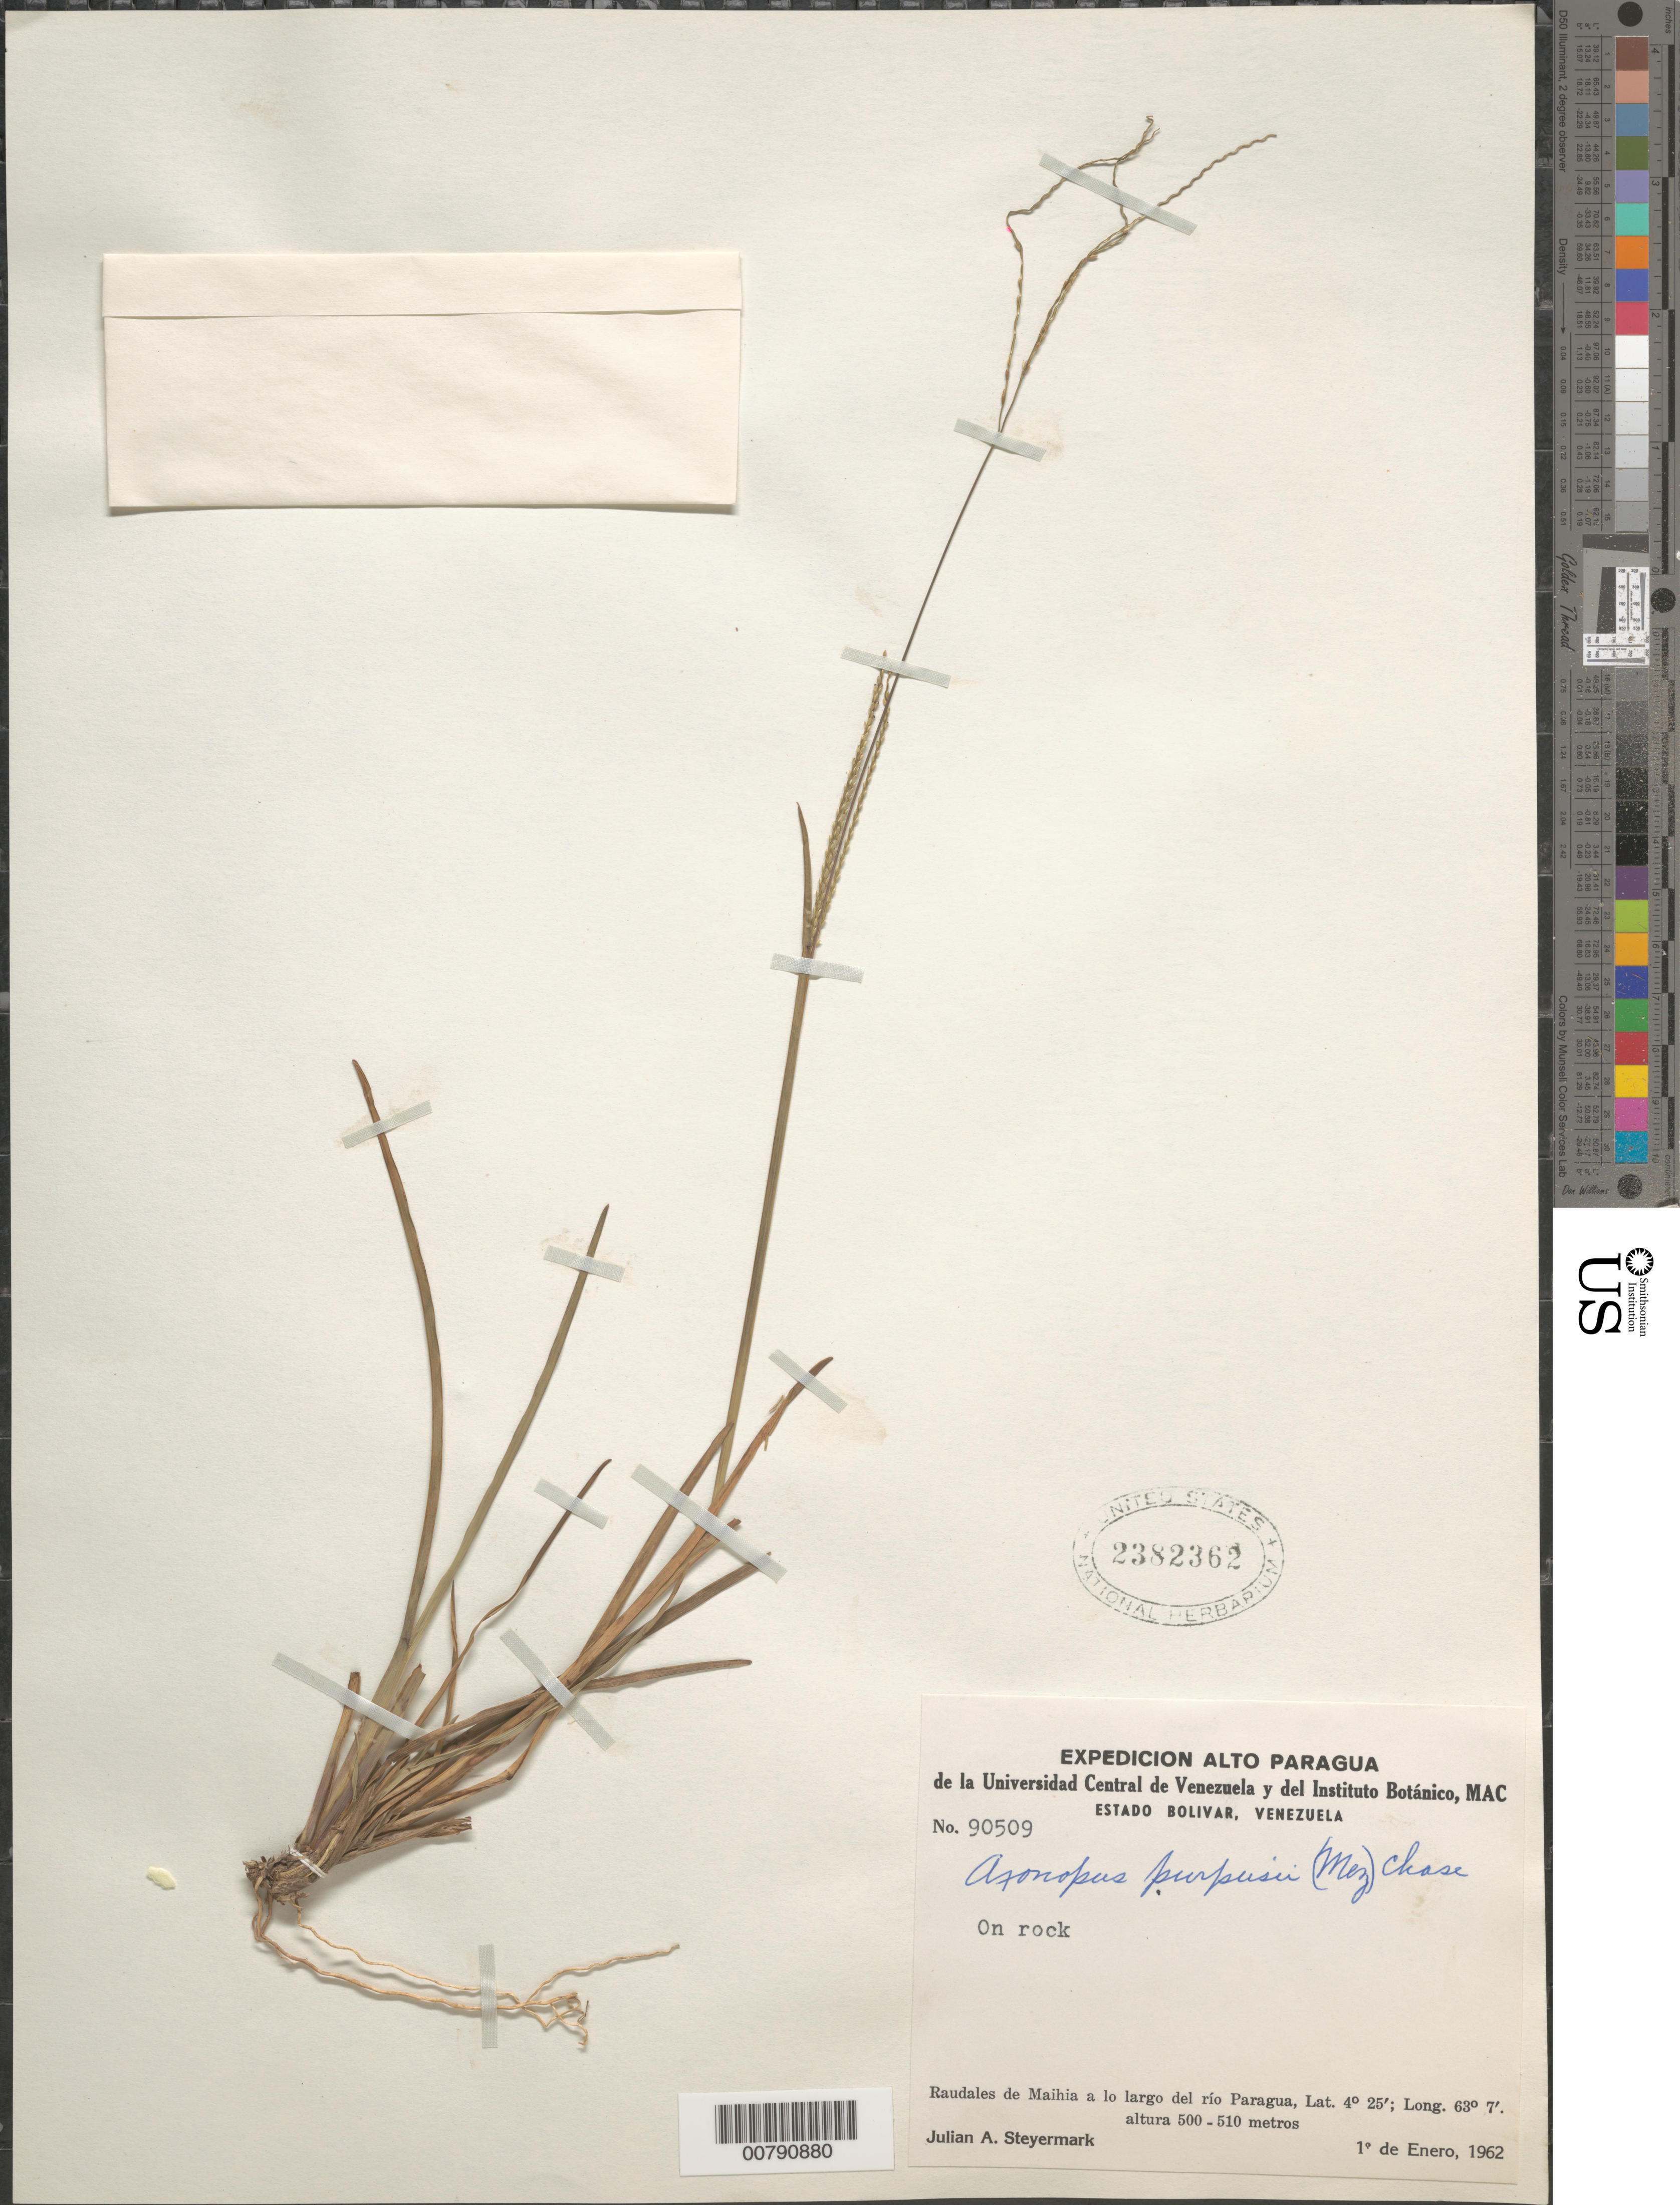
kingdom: Plantae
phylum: Tracheophyta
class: Liliopsida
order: Poales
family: Poaceae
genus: Axonopus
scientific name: Axonopus purpusii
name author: (Mez) Chase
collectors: J. Steyermark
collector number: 90509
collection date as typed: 1-Jan-62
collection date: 1962-01-01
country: Venezuela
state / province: Bolívar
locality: Raudales de Maihia, Rió Paragua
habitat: On rock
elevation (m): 500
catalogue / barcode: US 2382362